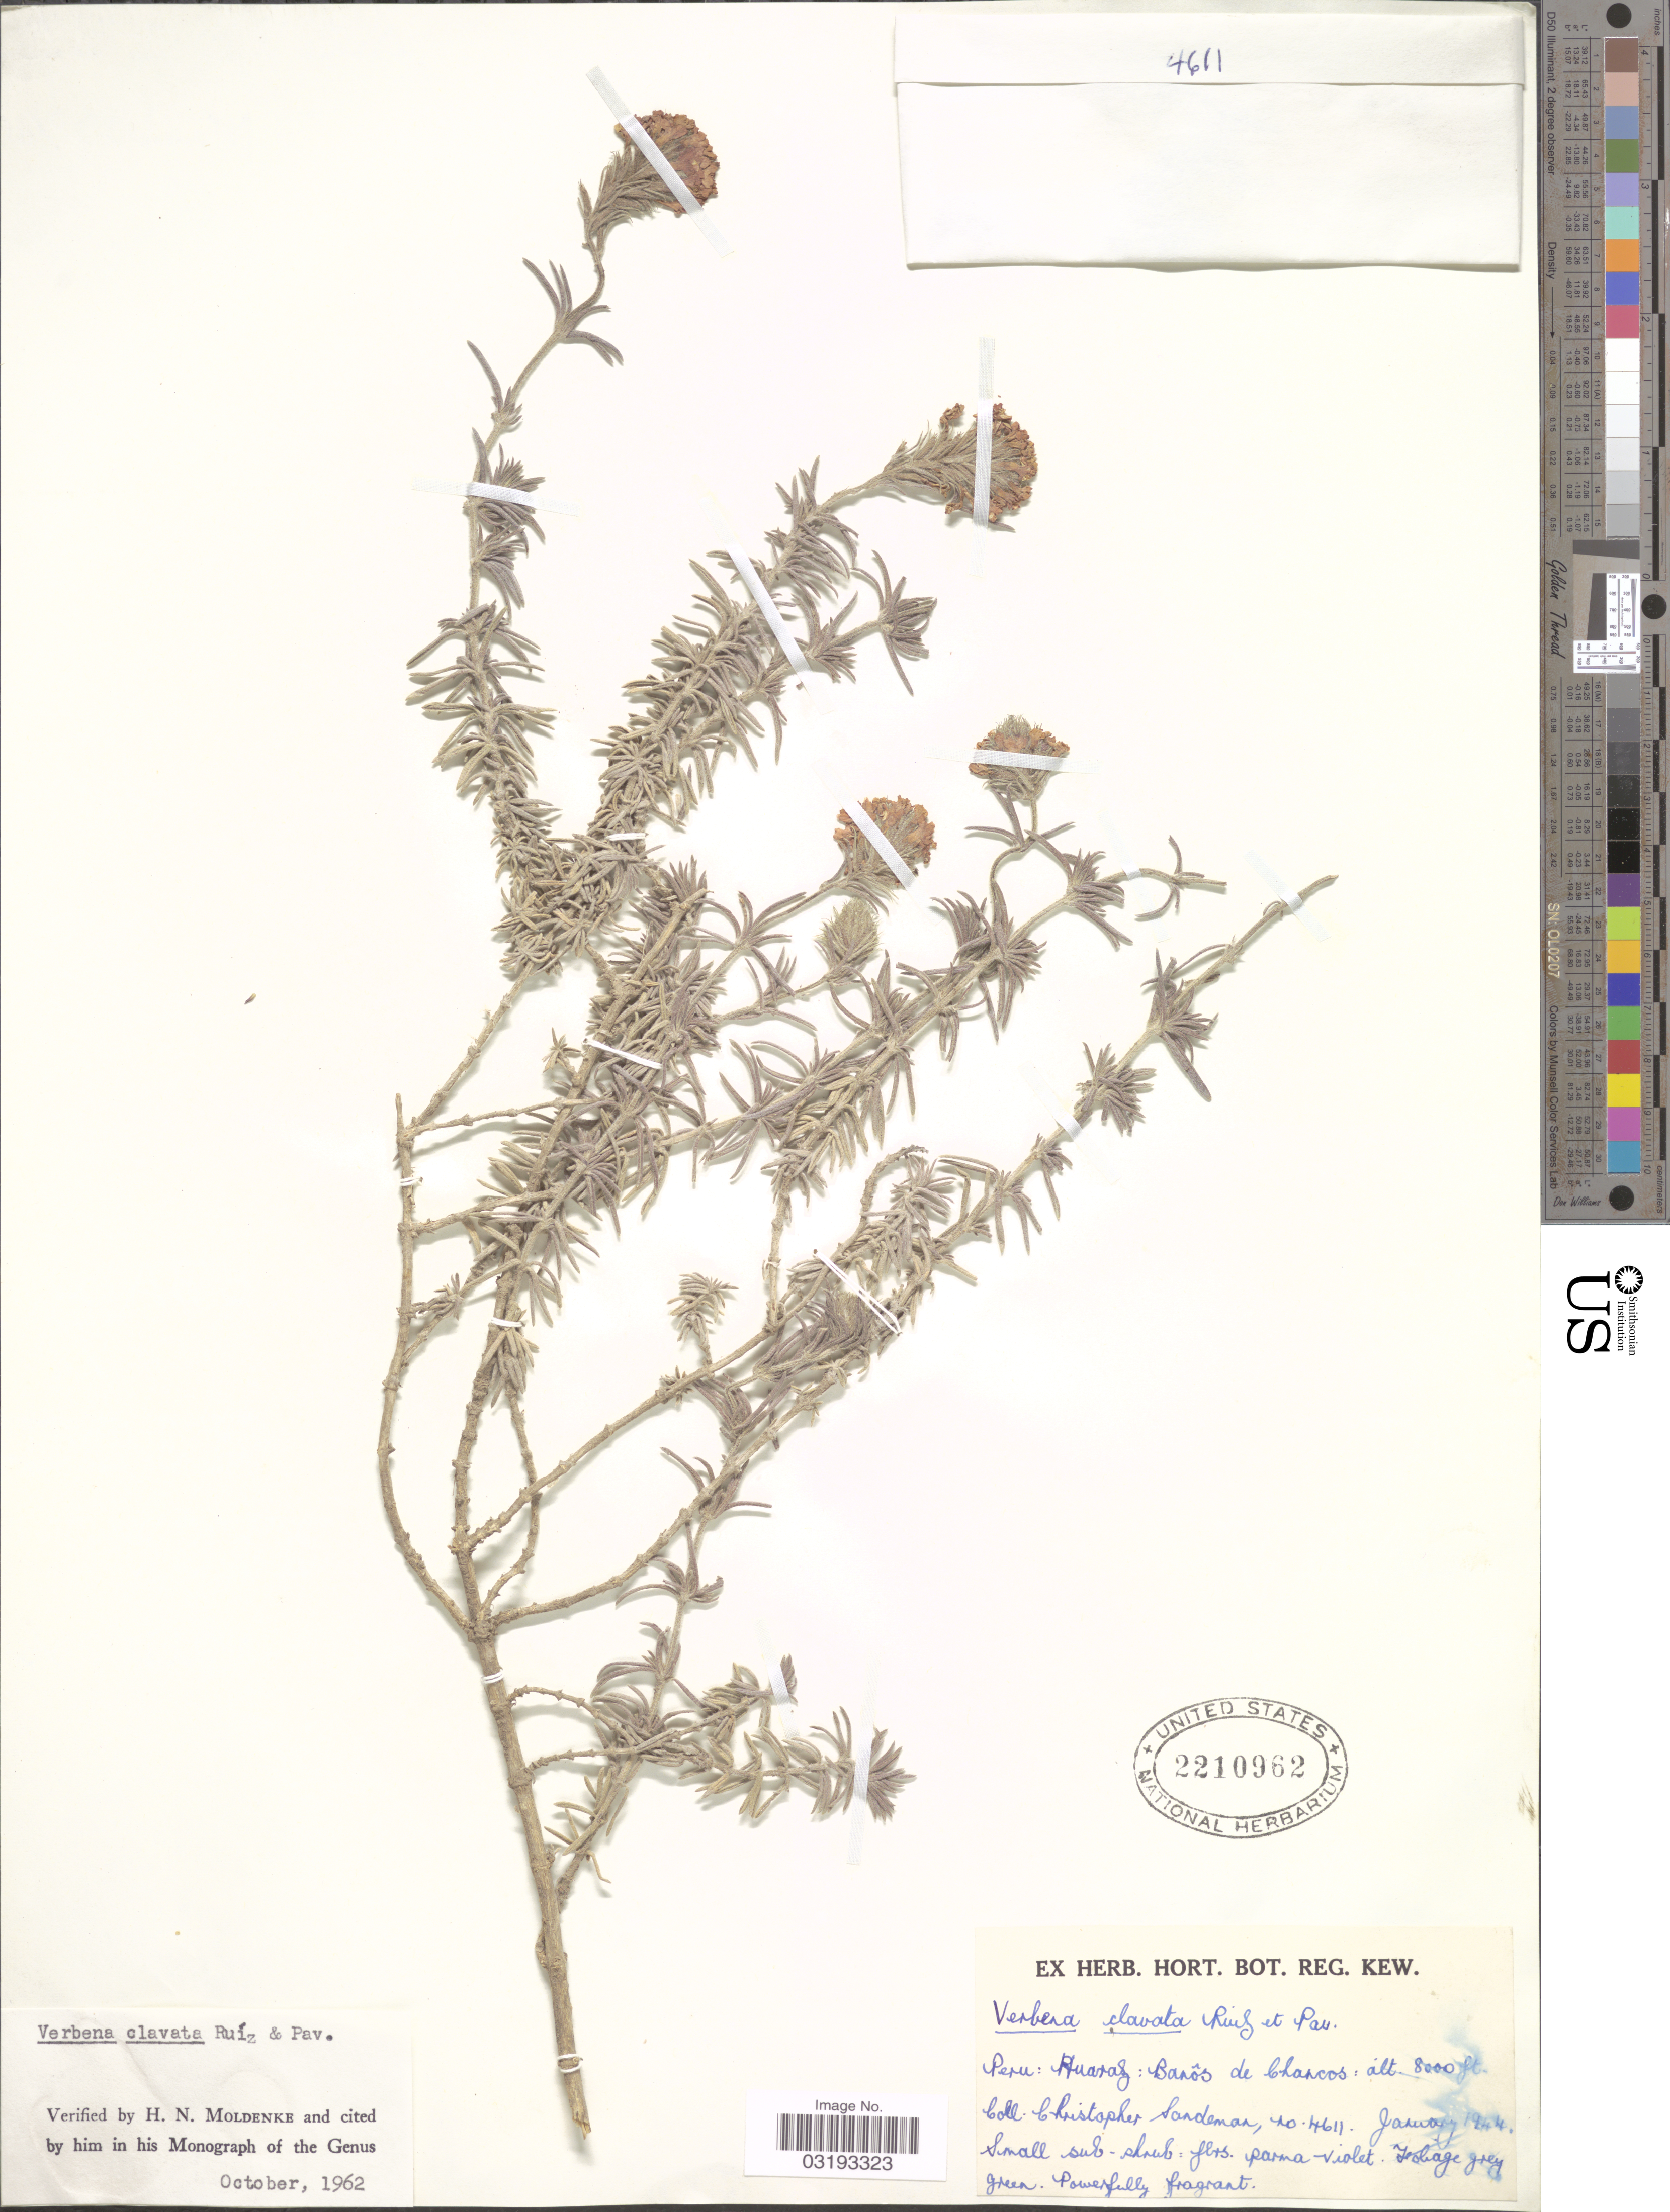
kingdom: Plantae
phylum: Tracheophyta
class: Magnoliopsida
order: Lamiales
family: Verbenaceae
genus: Verbena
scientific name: Verbena clavata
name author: Ruiz & Pav.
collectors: C. Sandeman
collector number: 4611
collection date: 1944-01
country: Peru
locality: Huaraz: Baños de Chancos.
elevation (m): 2438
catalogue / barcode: US 2210962